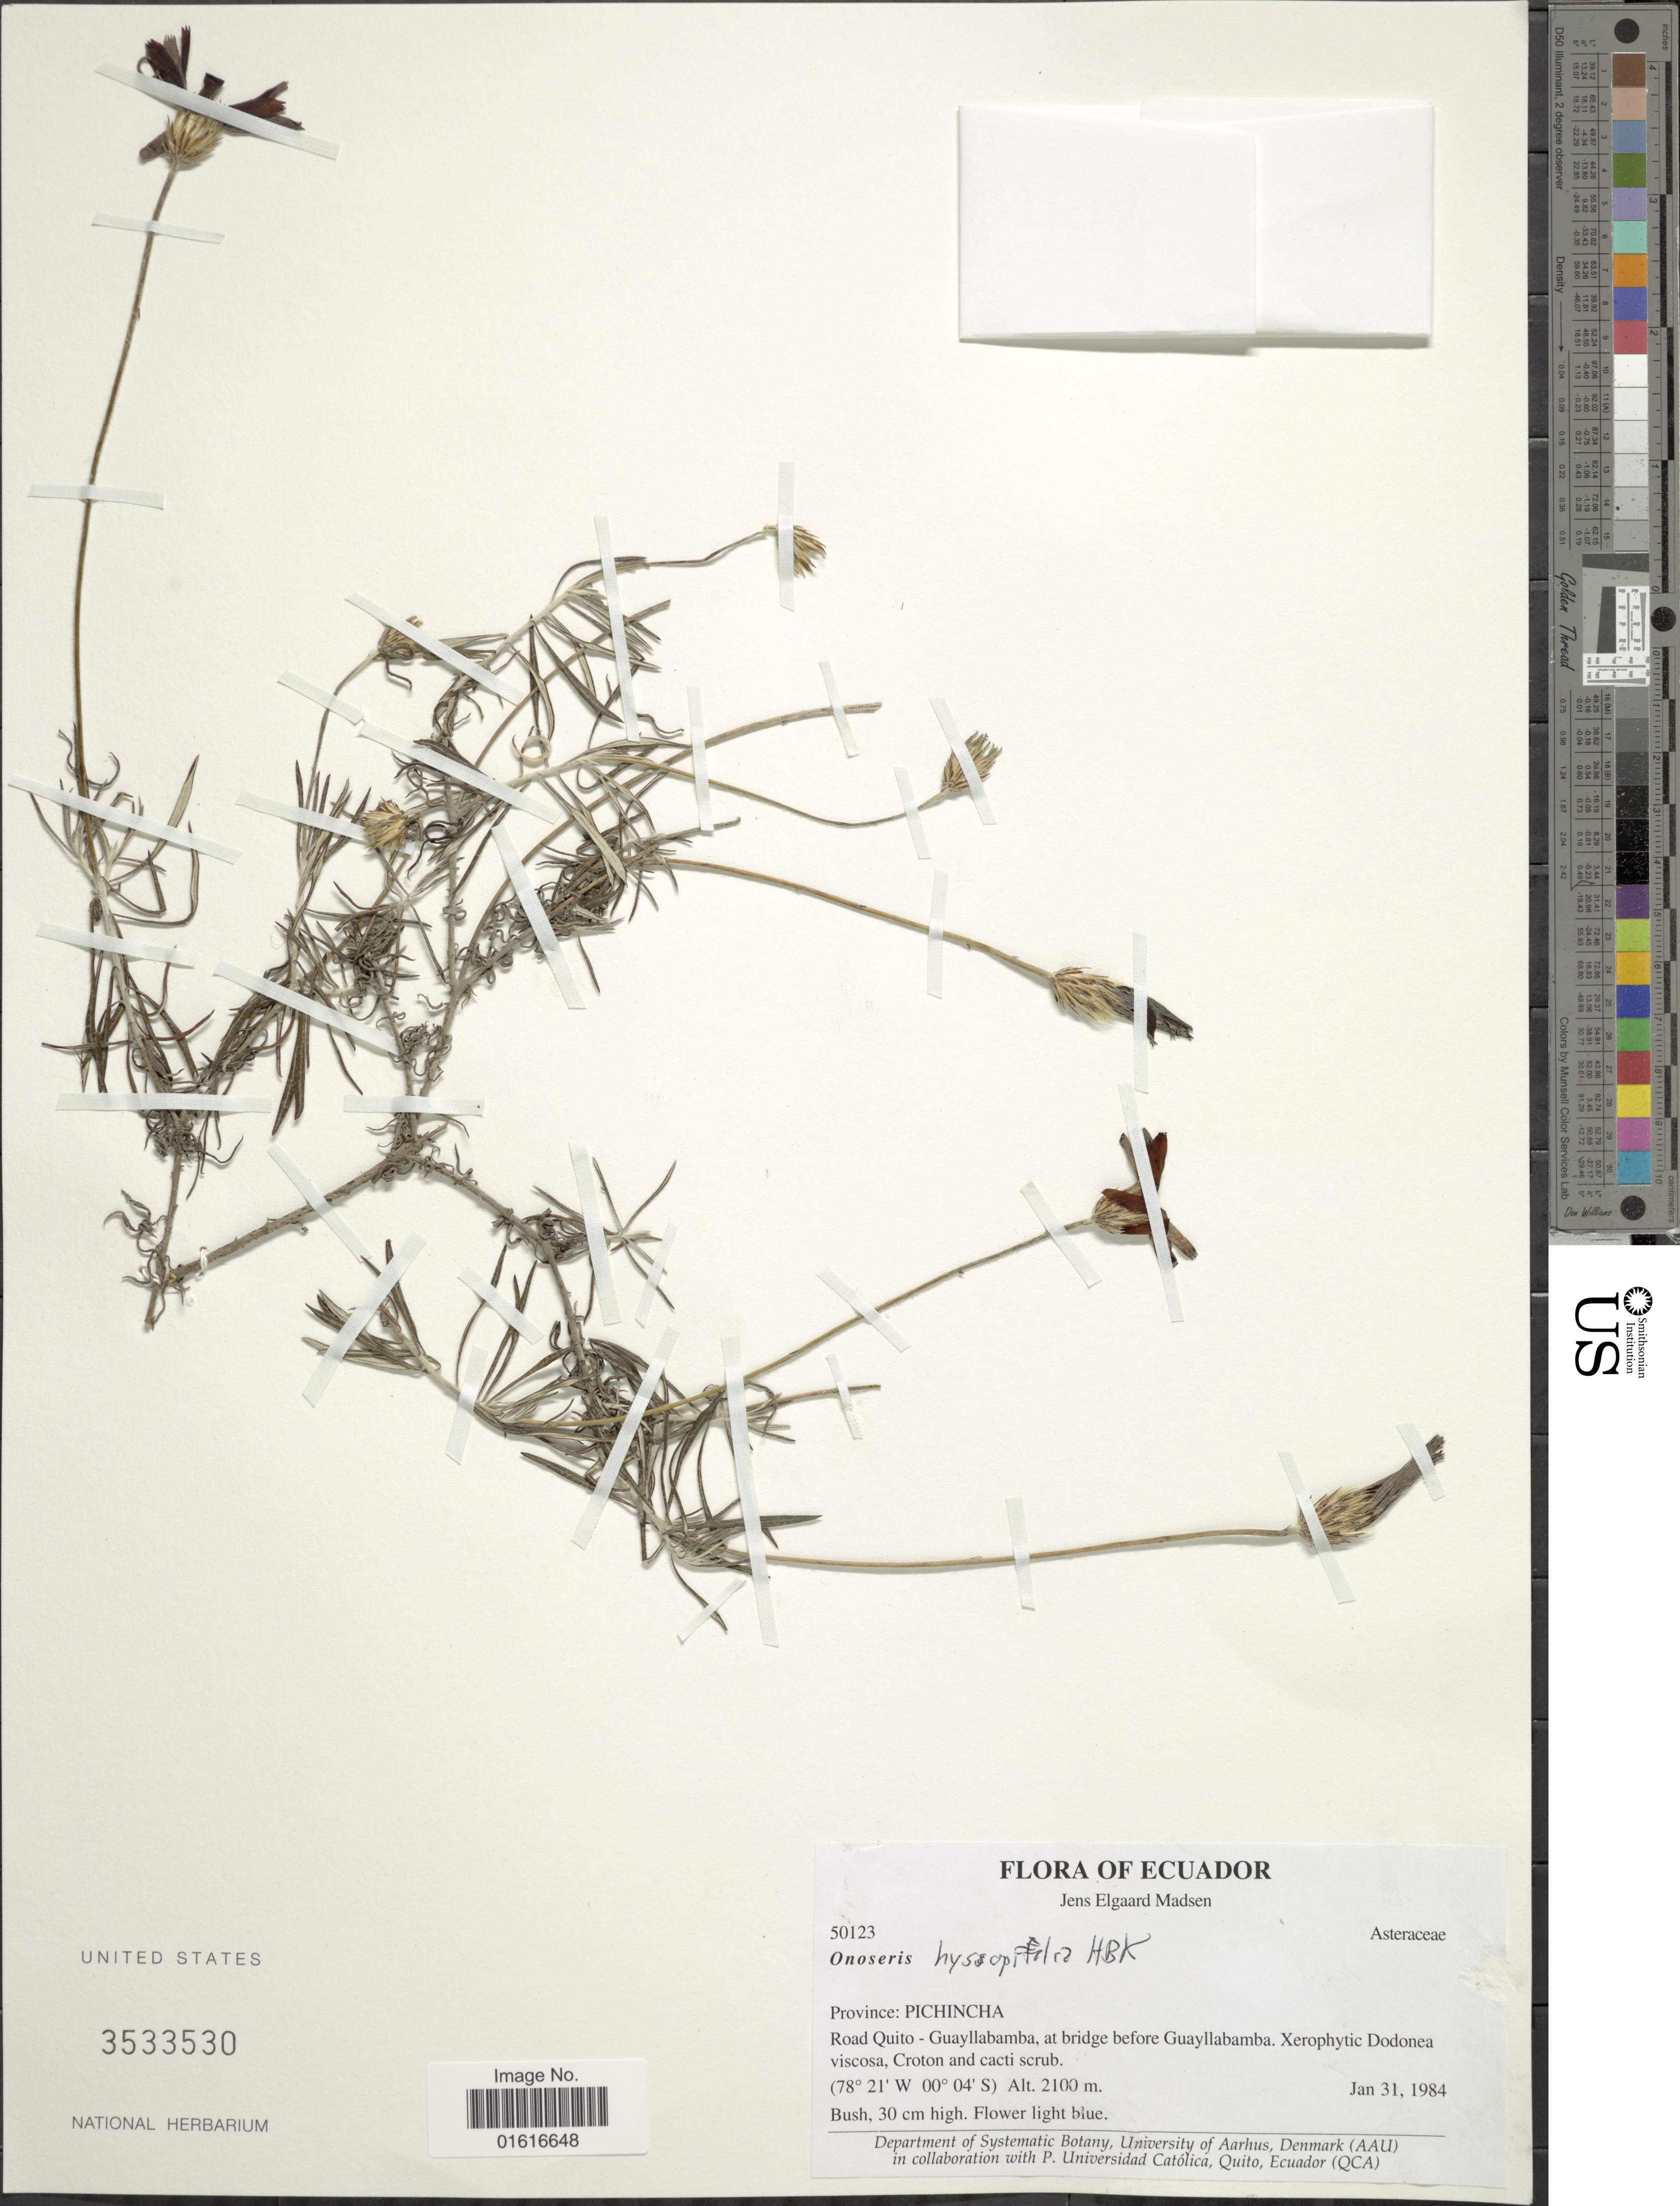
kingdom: Plantae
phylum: Tracheophyta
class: Magnoliopsida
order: Asterales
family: Asteraceae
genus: Onoseris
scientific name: Onoseris hyssopifolia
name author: Kunth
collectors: J. E. Madsen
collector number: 50123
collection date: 1984-01-31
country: Ecuador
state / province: Pichincha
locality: Road Quito - Guayllabamba, at bridge before Guayllabamba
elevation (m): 2100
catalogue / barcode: US 3533530